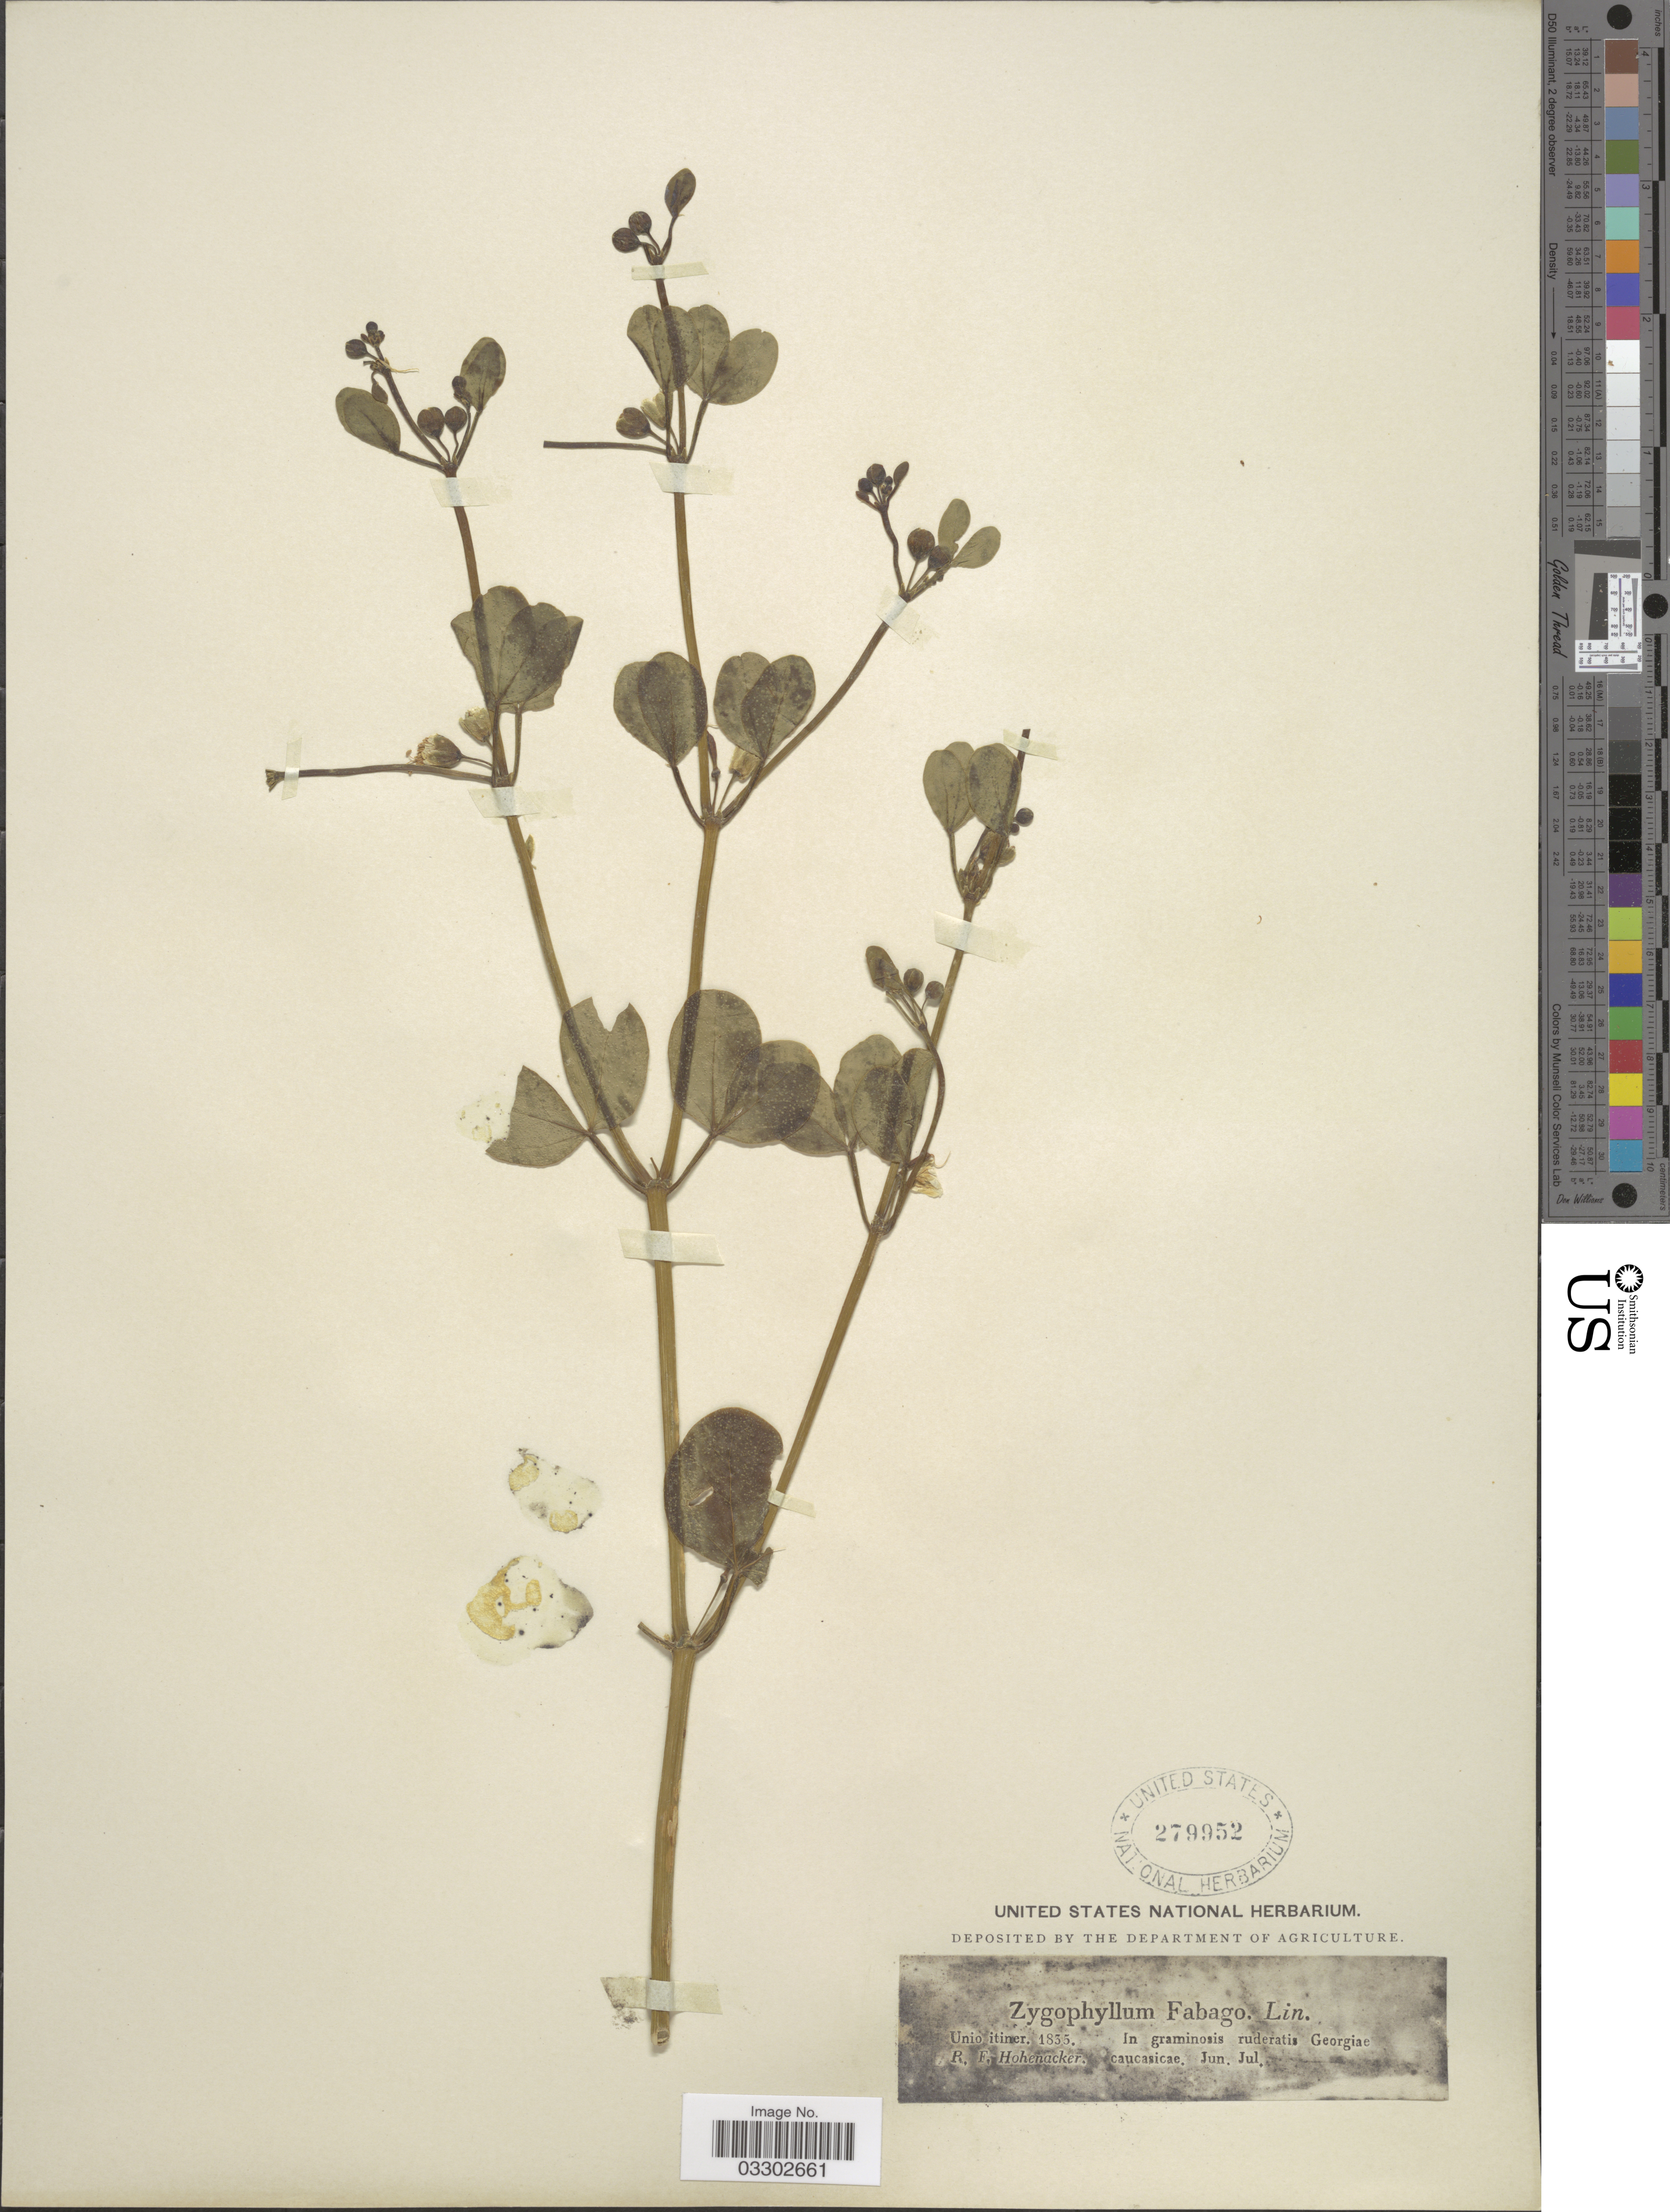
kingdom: Plantae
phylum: Tracheophyta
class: Magnoliopsida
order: Zygophyllales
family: Zygophyllaceae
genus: Zygophyllum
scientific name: Zygophyllum fabago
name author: L.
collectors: R. F. Hohenacker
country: Georgia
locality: In graminosis ruderatis Georgiae. caucasicae.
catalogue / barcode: US 279952